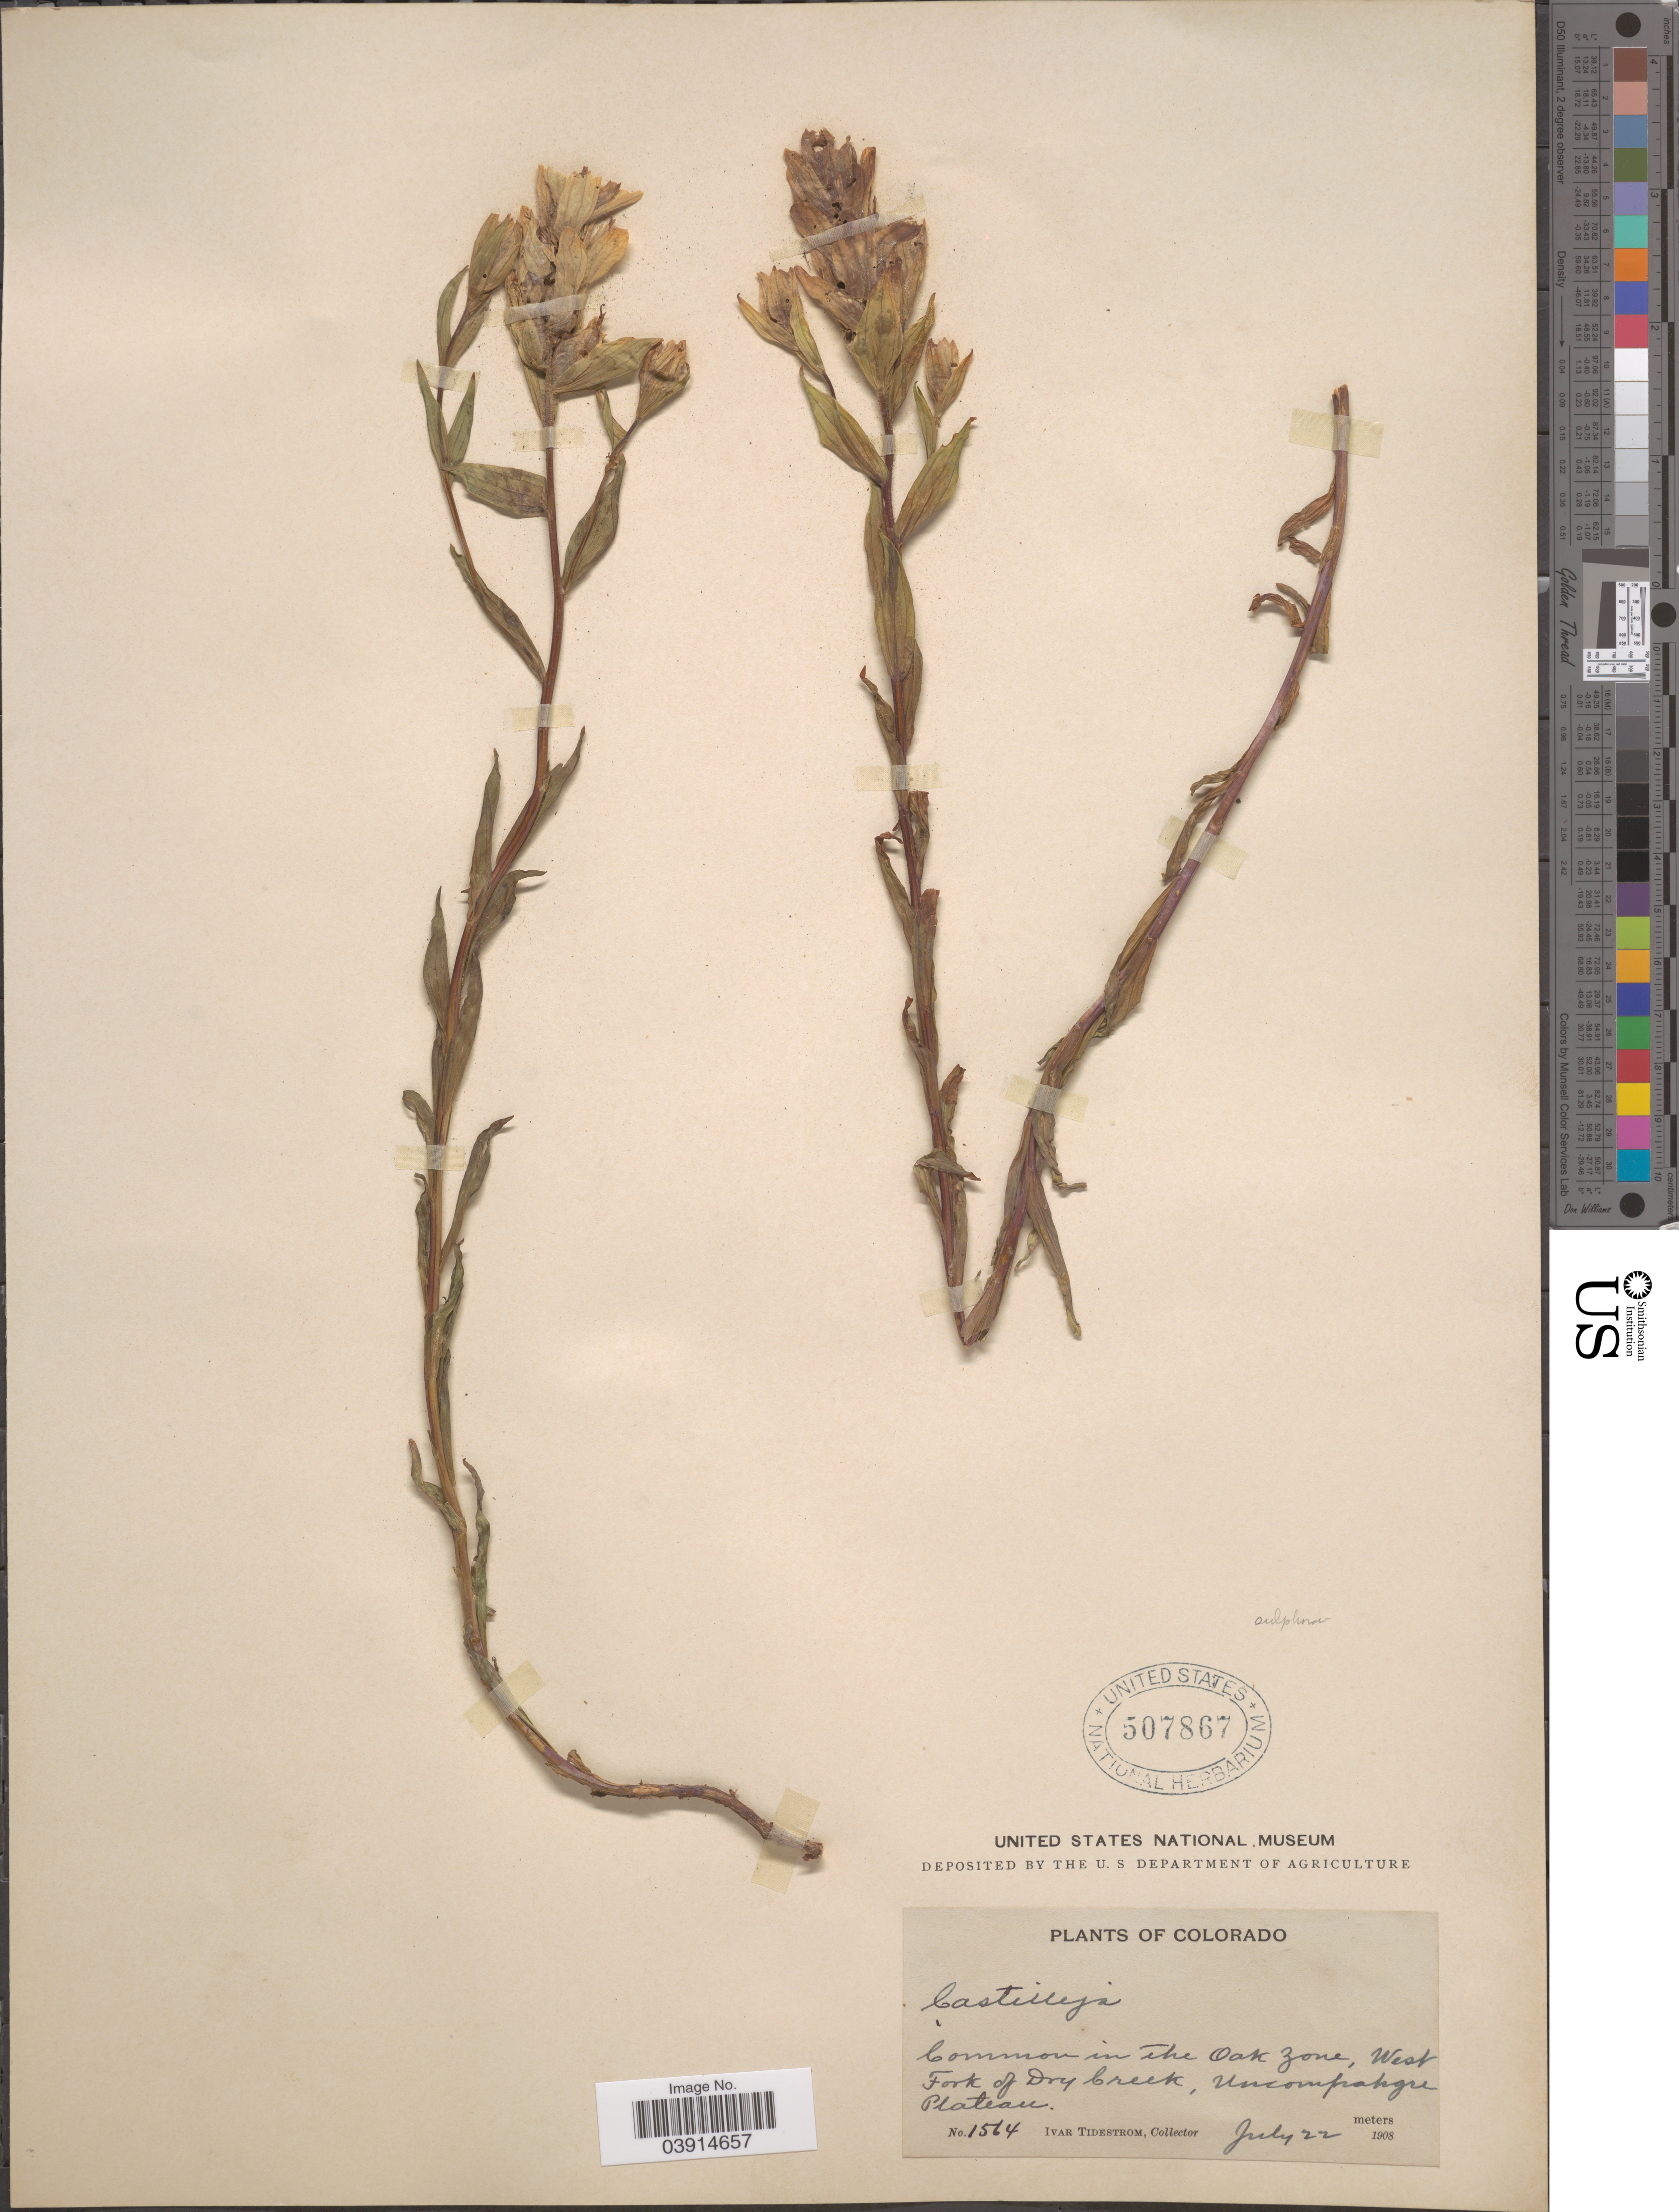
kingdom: Plantae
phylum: Tracheophyta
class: Magnoliopsida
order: Lamiales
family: Orobanchaceae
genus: Castilleja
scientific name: Castilleja sp.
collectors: I. F. Tidestrom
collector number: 1564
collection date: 1908-07-22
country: United States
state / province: Colorado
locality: In the Oak Zone, West Fork of Dry Creek, Uncompahgre Plateau.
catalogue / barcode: US 507867